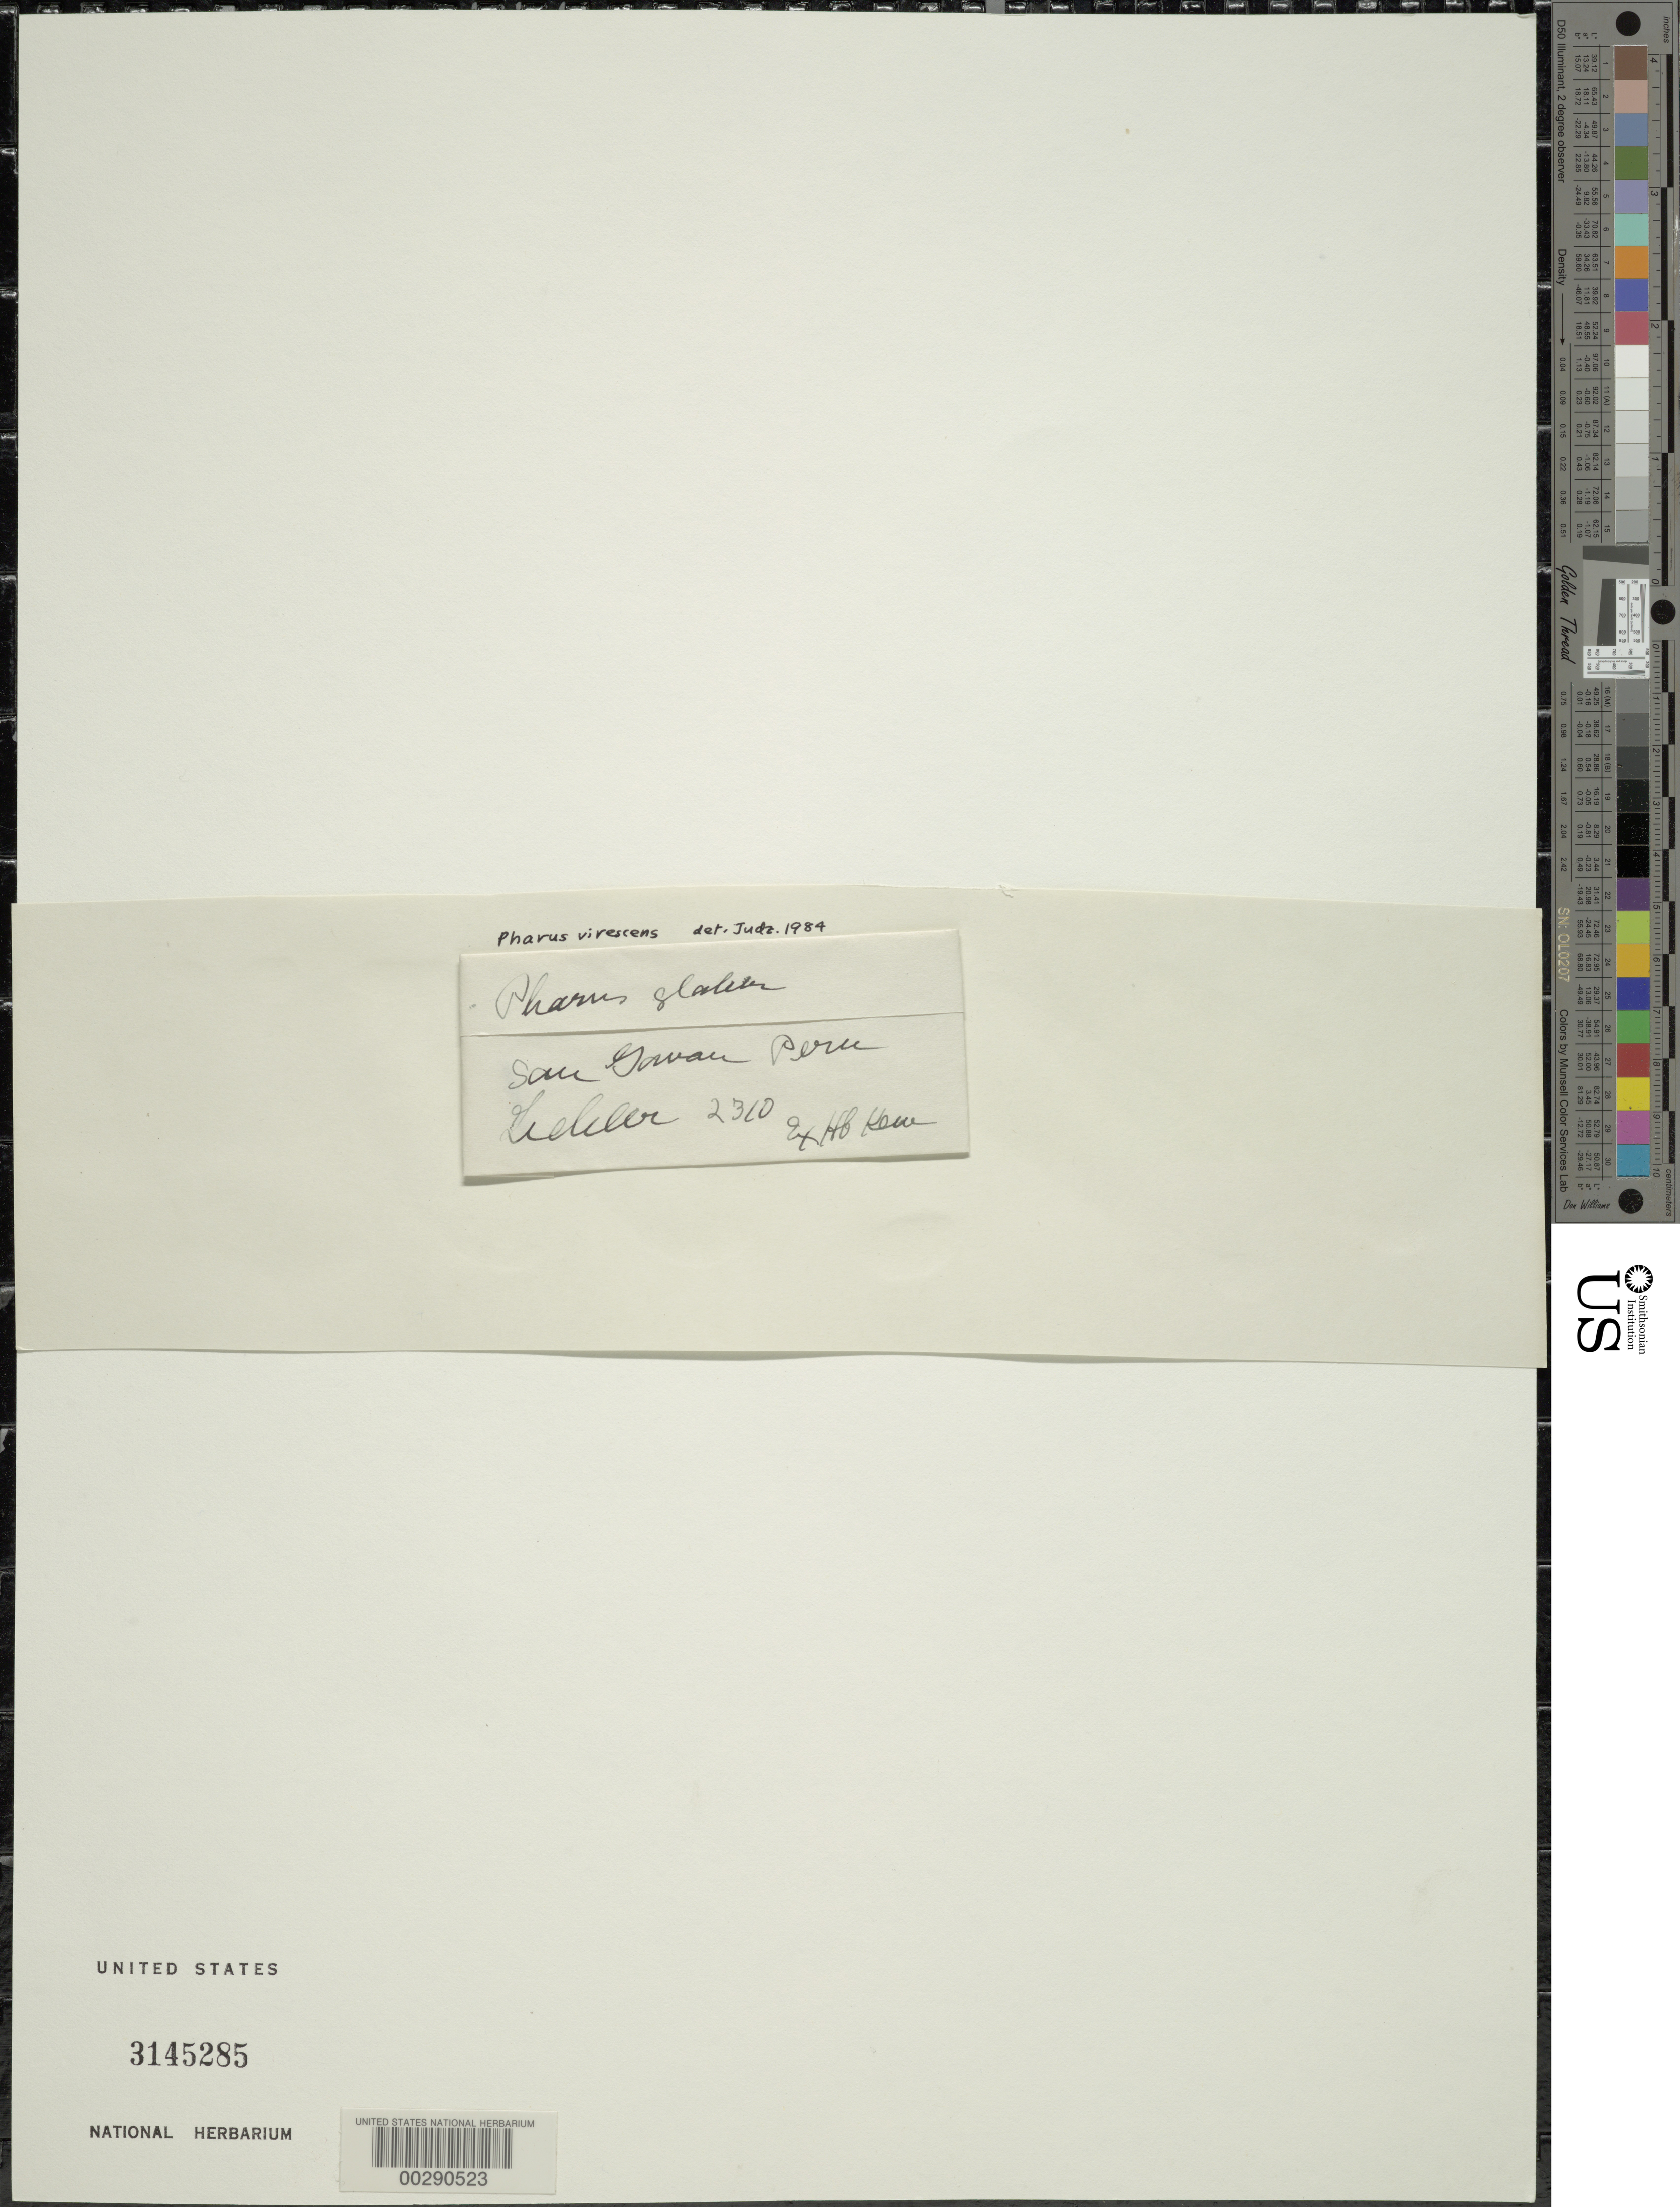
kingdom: Plantae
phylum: Tracheophyta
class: Liliopsida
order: Poales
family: Poaceae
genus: Pharus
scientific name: Pharus virescens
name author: Döll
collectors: -. Lieleler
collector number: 2310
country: Peru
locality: San Gavan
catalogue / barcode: US 3145285